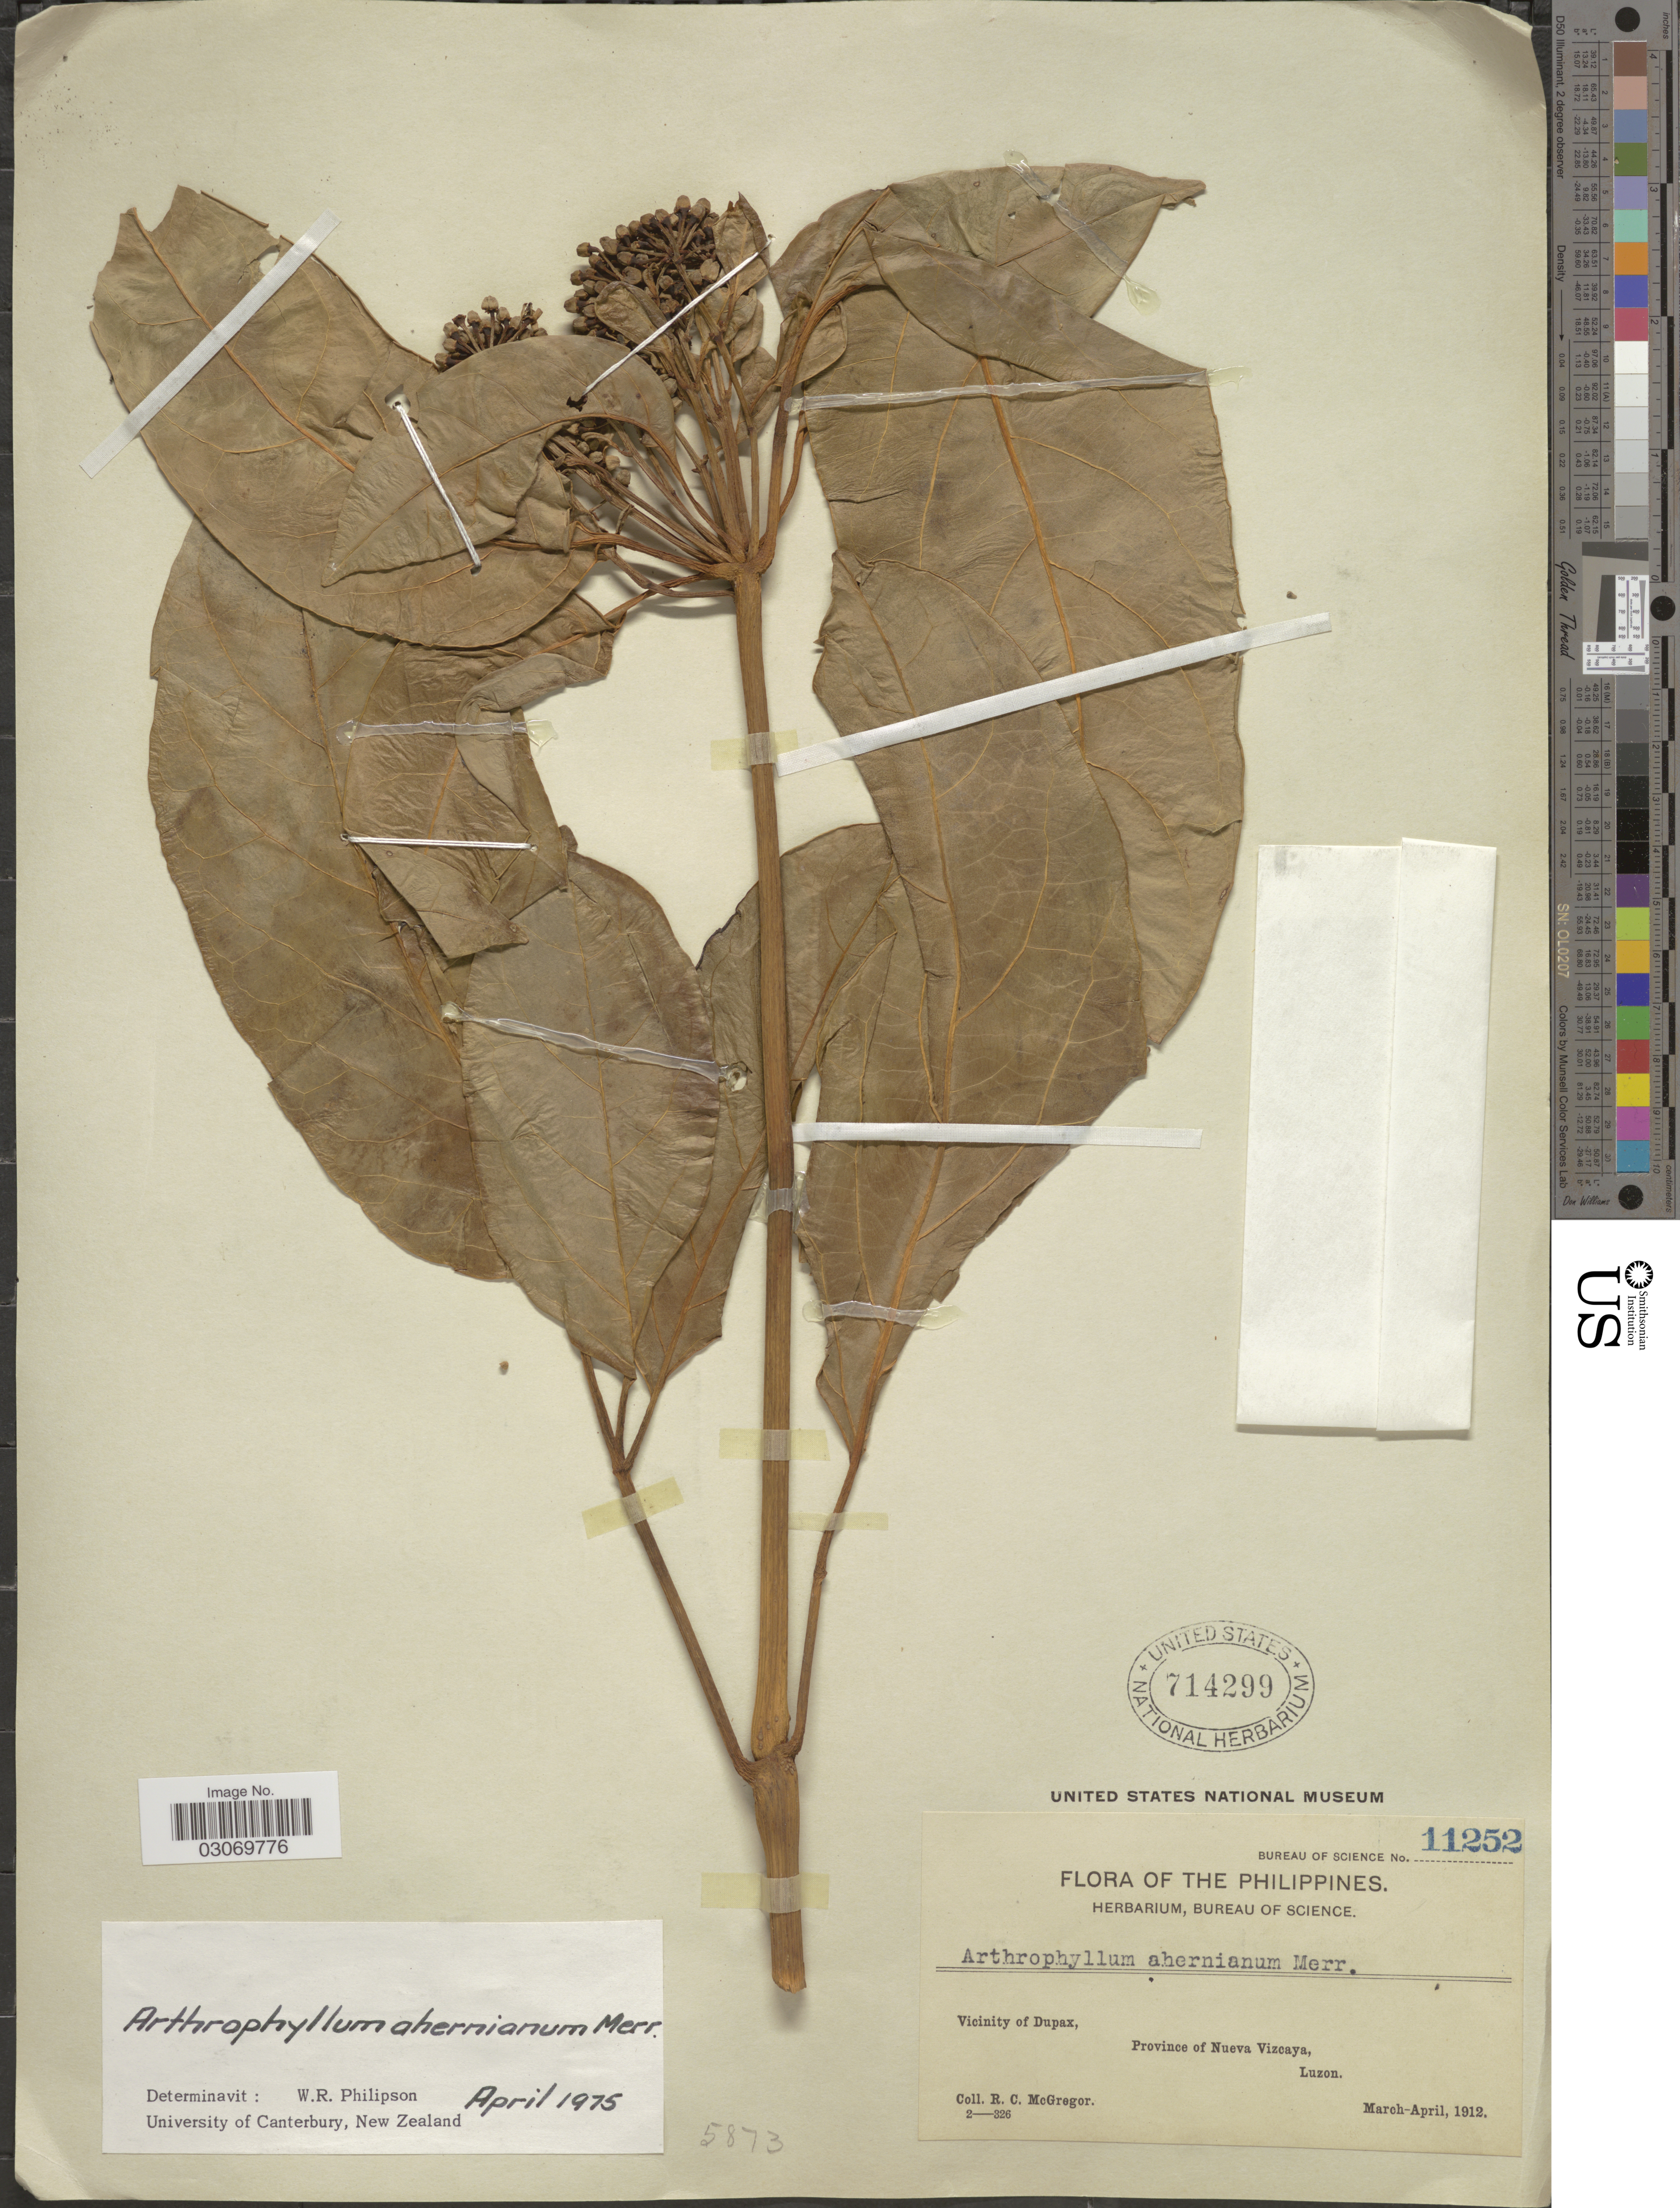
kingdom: Plantae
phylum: Tracheophyta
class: Magnoliopsida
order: Apiales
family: Araliaceae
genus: Arthrophyllum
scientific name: Arthrophyllum ahernianum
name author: Merr.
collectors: R. C. McGregor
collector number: Bureau of Science 11252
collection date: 1912-03/1912-04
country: Philippines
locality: Vicinity of Dupax, Province of Nueva Vizcaya, Luzon.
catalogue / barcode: US 714299